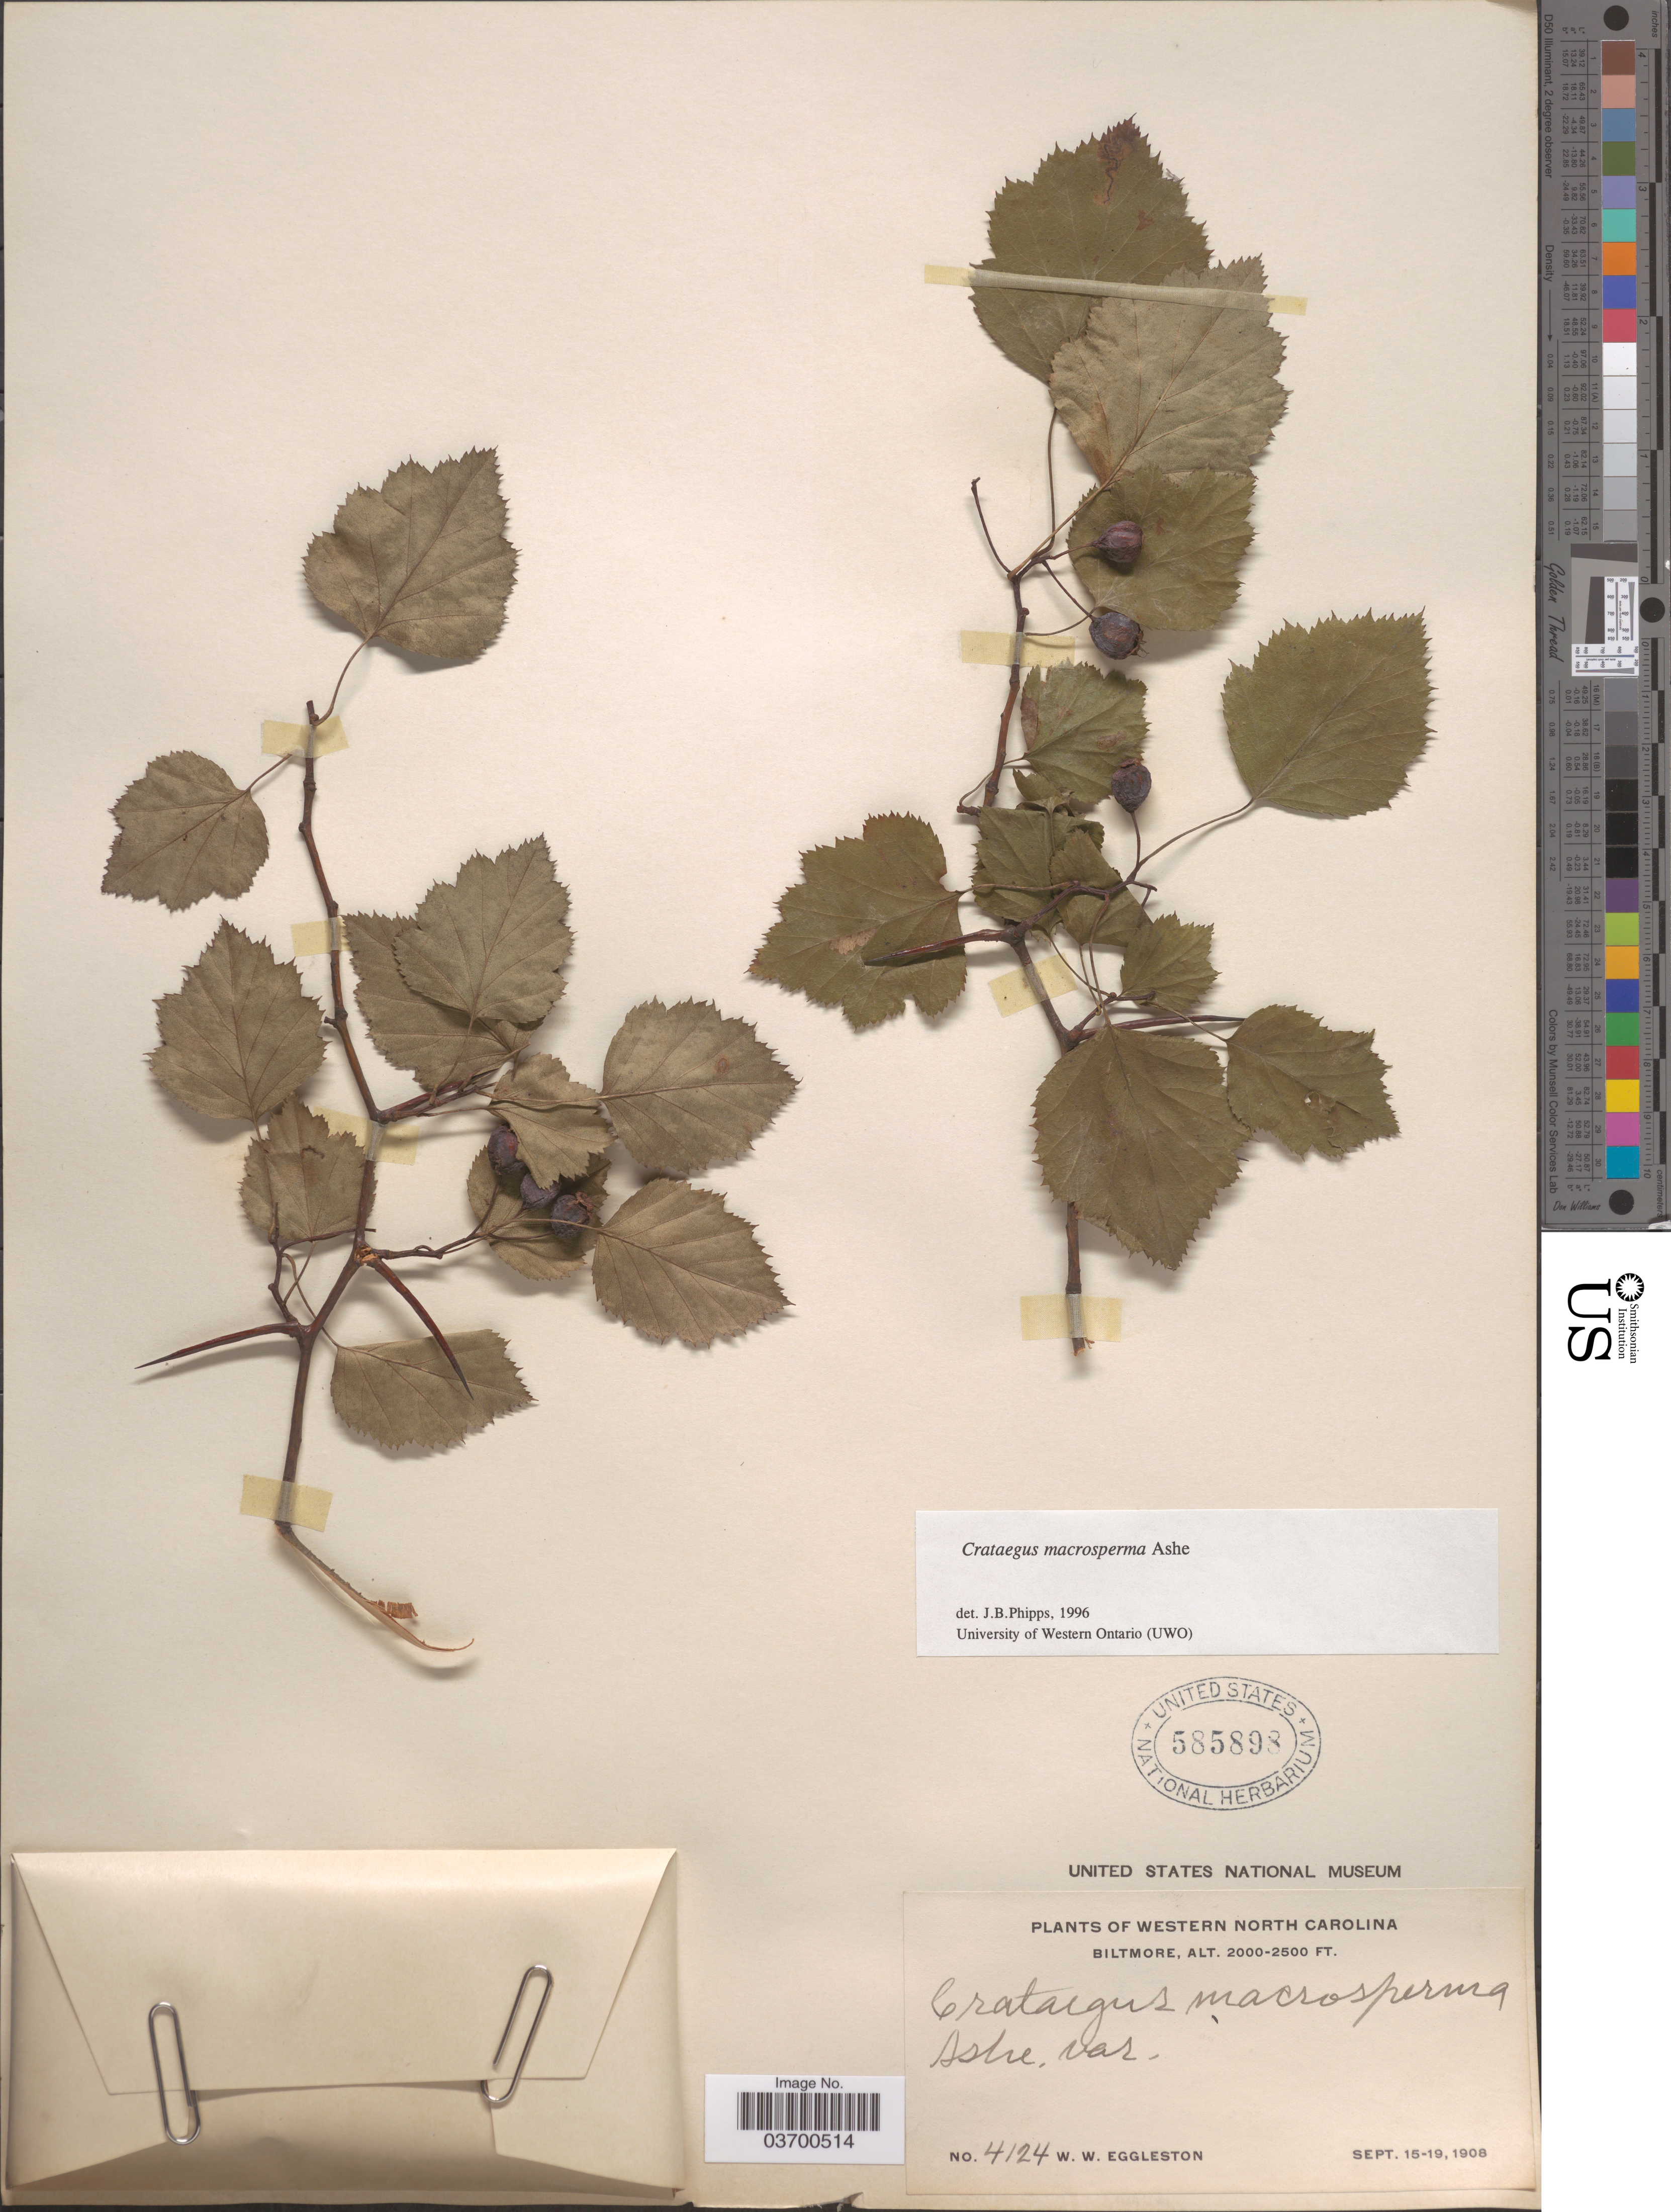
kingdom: Plantae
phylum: Tracheophyta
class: Magnoliopsida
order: Rosales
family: Rosaceae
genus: Crataegus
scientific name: Crataegus macrosperma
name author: Ashe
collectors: W. W. Eggleston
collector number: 4124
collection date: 1908-09-15/1908-09-19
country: United States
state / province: North Carolina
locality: Western North Carlina. Biltmore.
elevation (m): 610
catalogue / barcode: US 585898